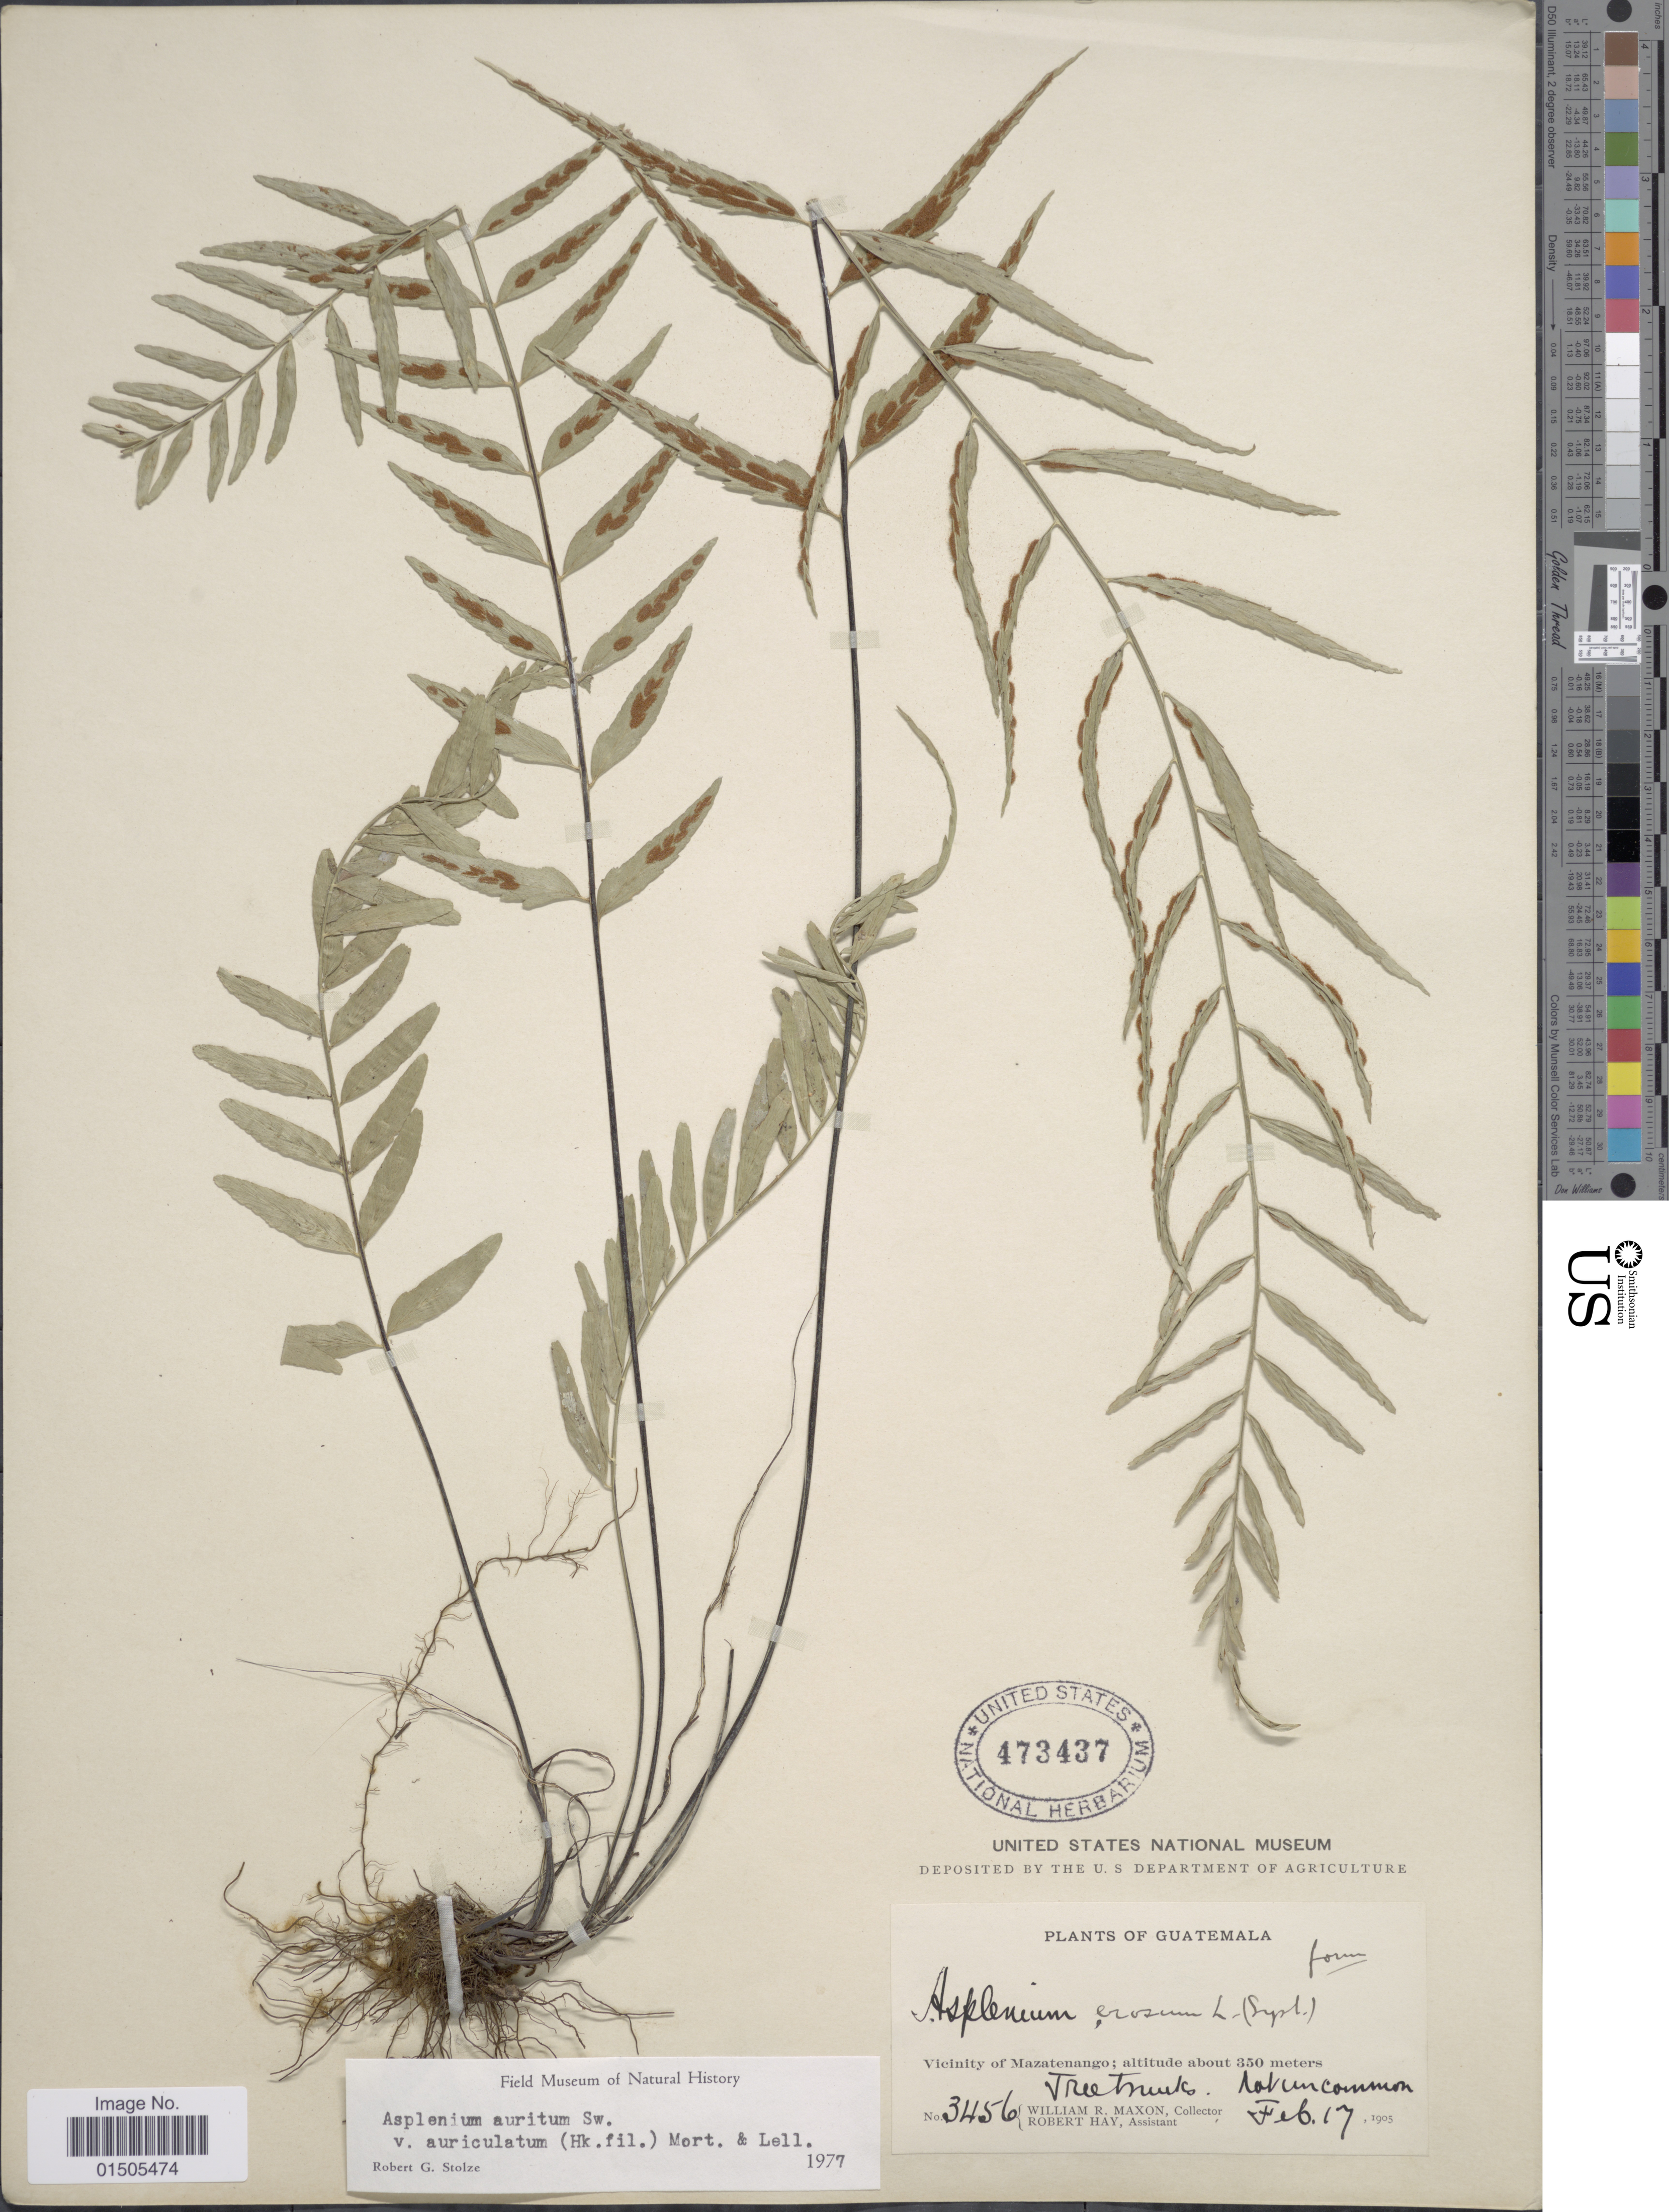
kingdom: Plantae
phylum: Tracheophyta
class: Polypodiopsida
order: Polypodiales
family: Aspleniaceae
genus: Asplenium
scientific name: Asplenium auritum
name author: Sw.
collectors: W. R. Maxon & R. H. Hay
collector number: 3456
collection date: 1905-02-17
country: Guatemala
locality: Vicinity of Mazatenango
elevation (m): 350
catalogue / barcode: US 473437